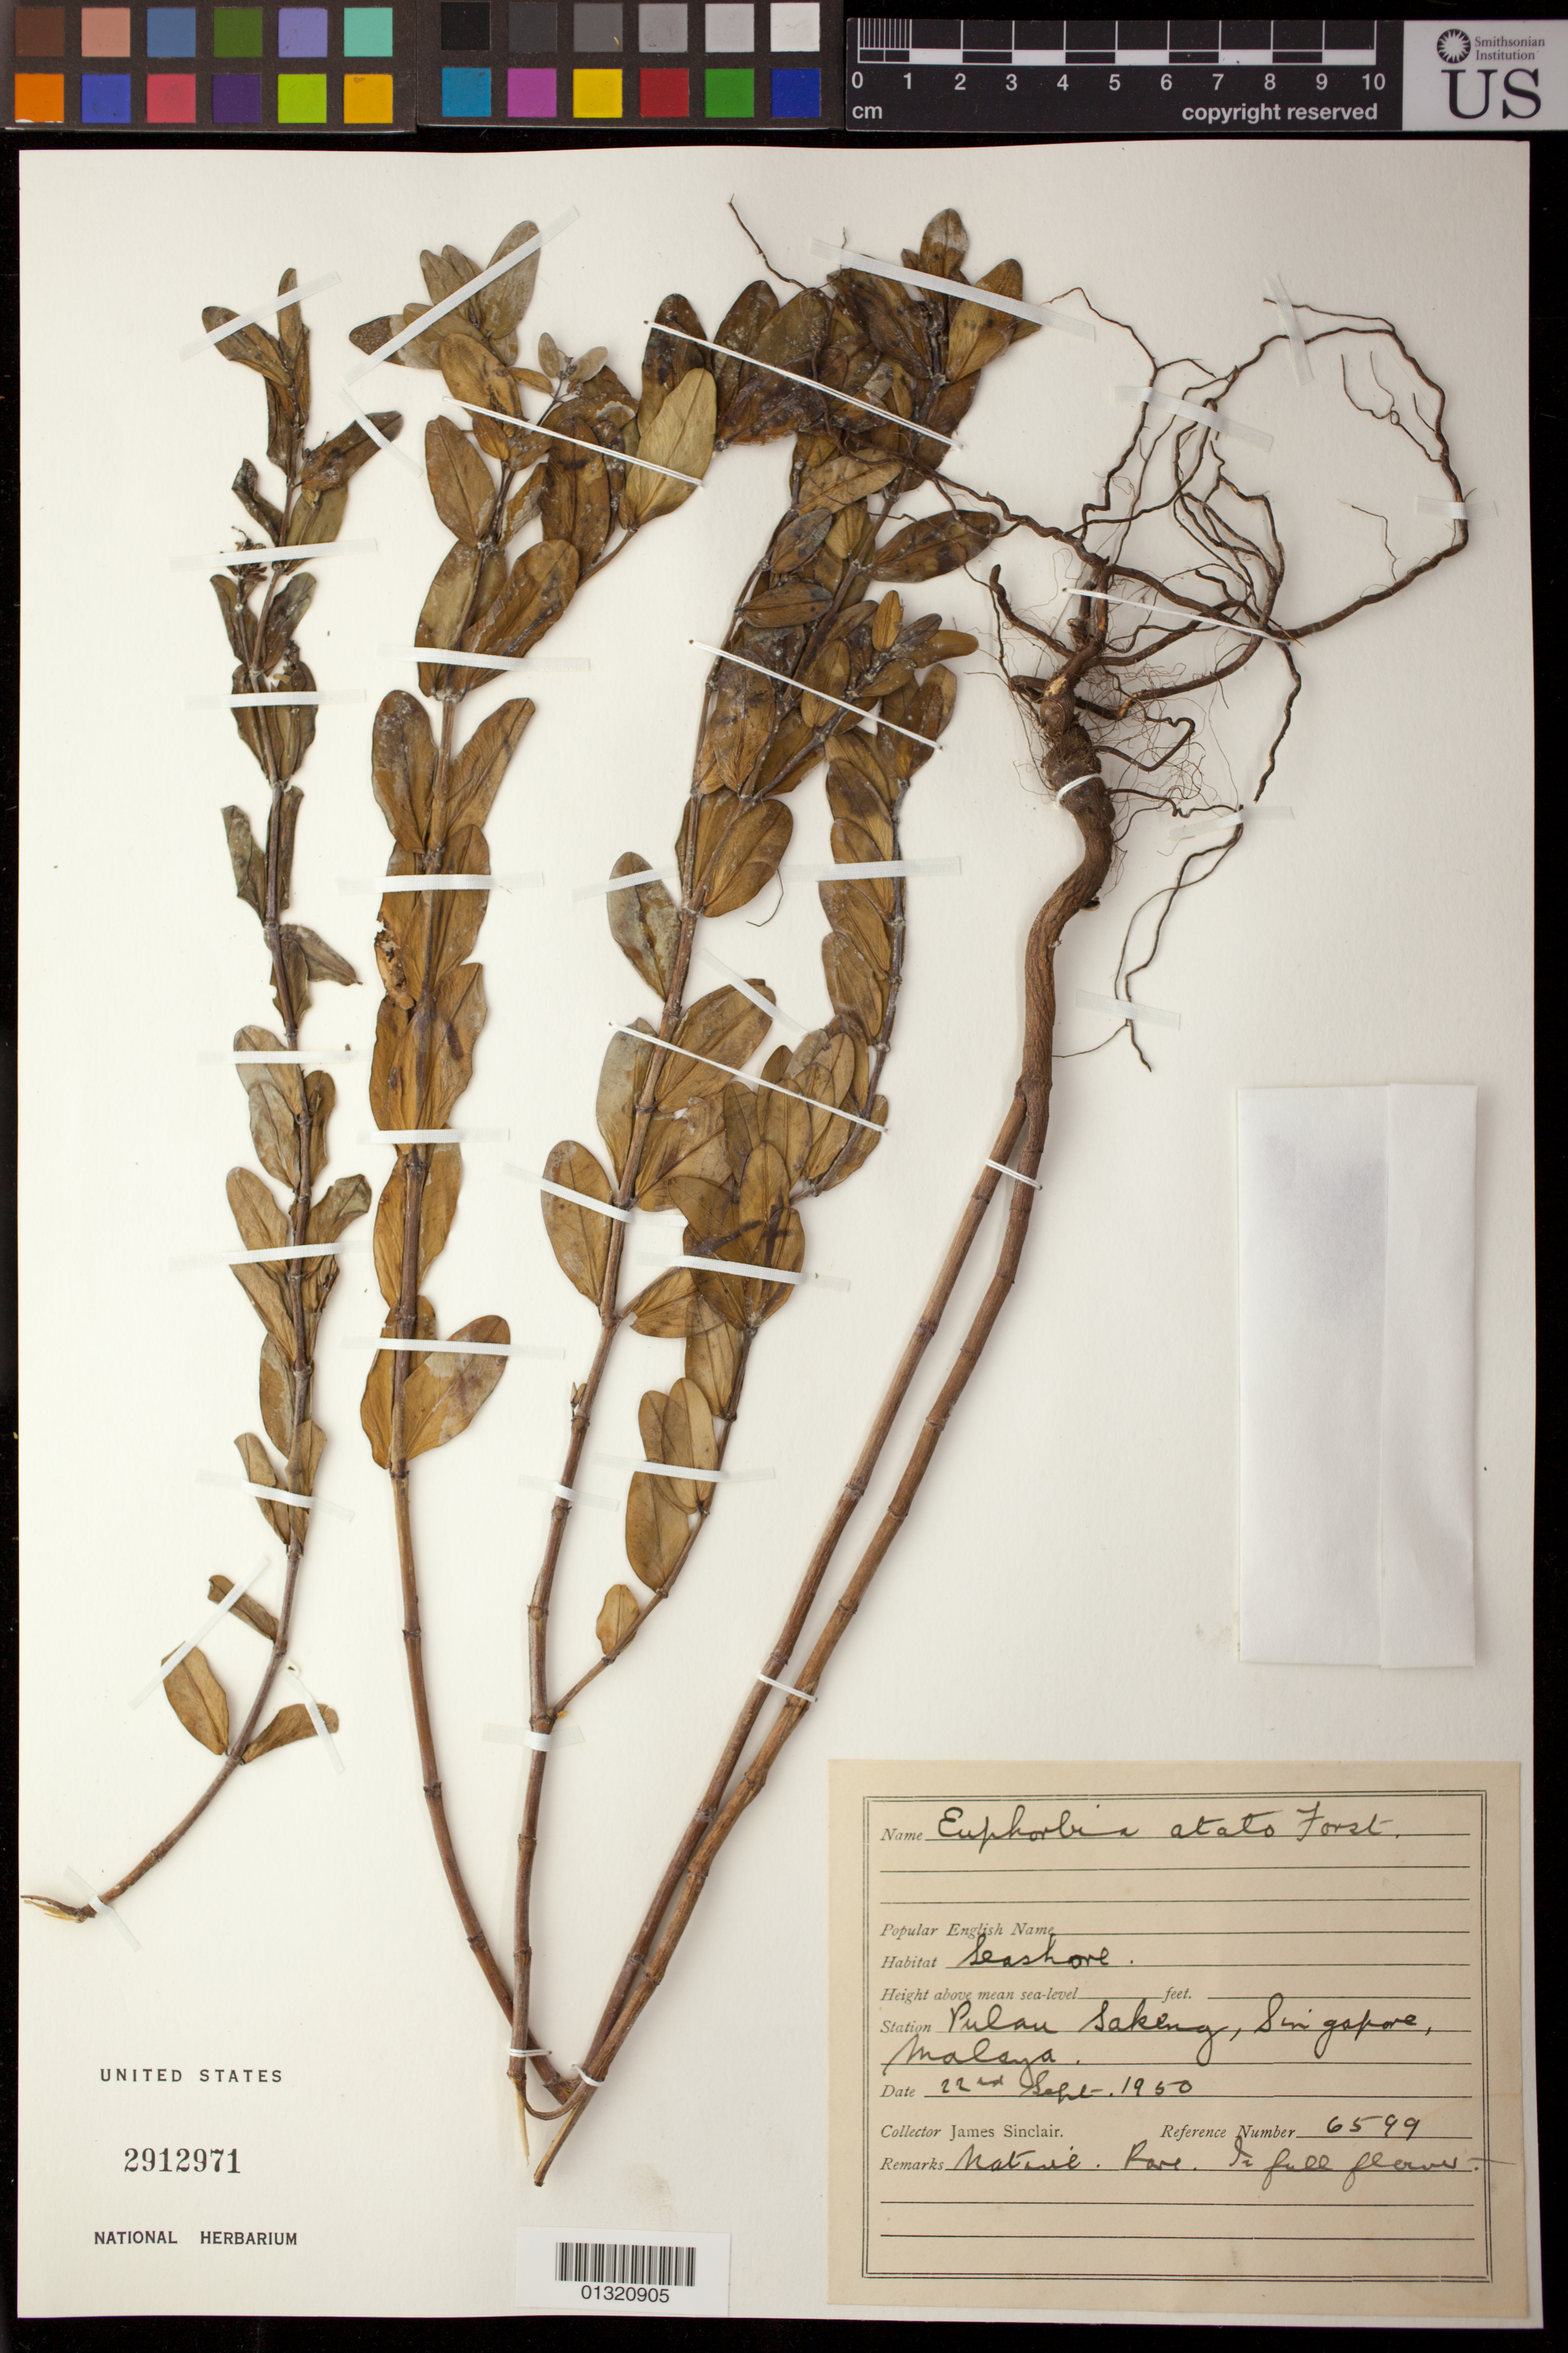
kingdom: Plantae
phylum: Tracheophyta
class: Magnoliopsida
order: Malpighiales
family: Euphorbiaceae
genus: Euphorbia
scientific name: Euphorbia atoto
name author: G. Forst.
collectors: J. Sinclair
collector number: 6599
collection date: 1950-09-22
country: Singapore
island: Singapore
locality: Pulau Sakeng [Pulau Semakau]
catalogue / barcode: US 2912971